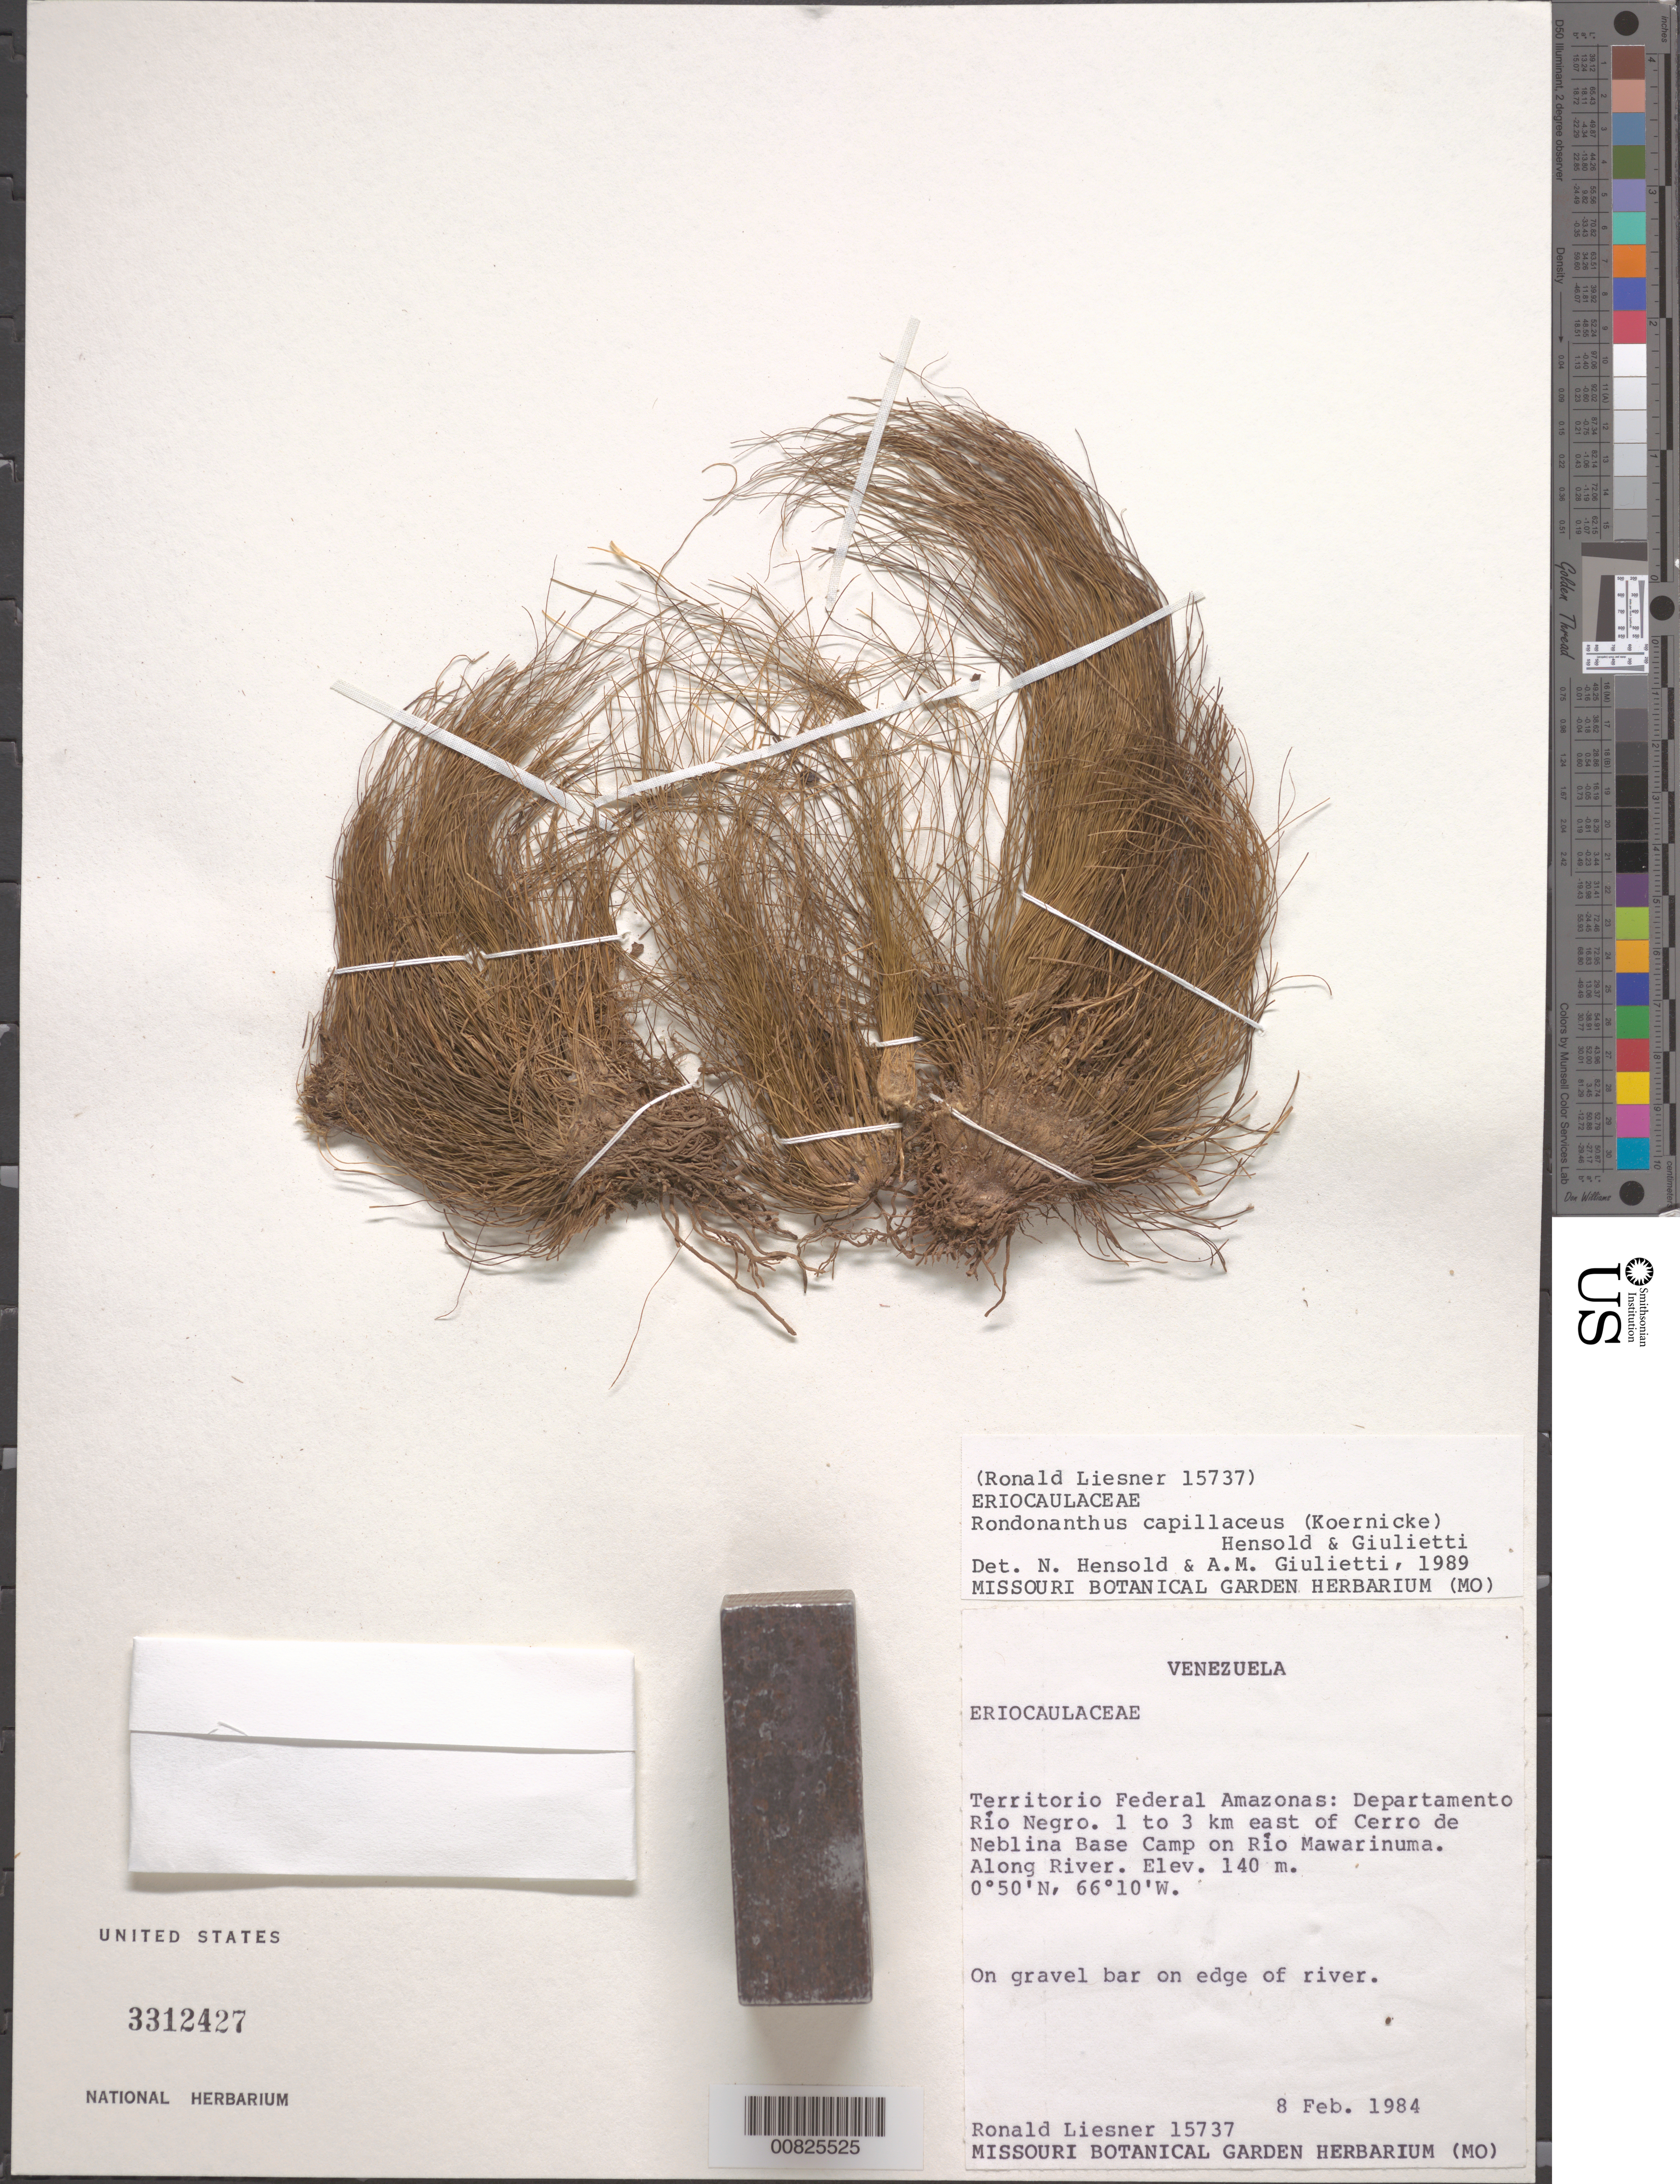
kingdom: Plantae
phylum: Tracheophyta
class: Liliopsida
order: Poales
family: Eriocaulaceae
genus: Rondonanthus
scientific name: Rondonanthus capillaceus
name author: (Klotzsch ex Körn.) Hensold & Giul.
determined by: Giulietti, A. M.; Hensold, N.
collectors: R. L. Liesner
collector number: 15737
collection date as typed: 8-Feb-84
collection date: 1984-02-08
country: Venezuela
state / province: Amazonas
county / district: Río Negro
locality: Río Mawarinuma, 1-3 km W of Cerro de La Neblina Base Camp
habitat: Gravel bar on edge of river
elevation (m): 140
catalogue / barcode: US 3312427